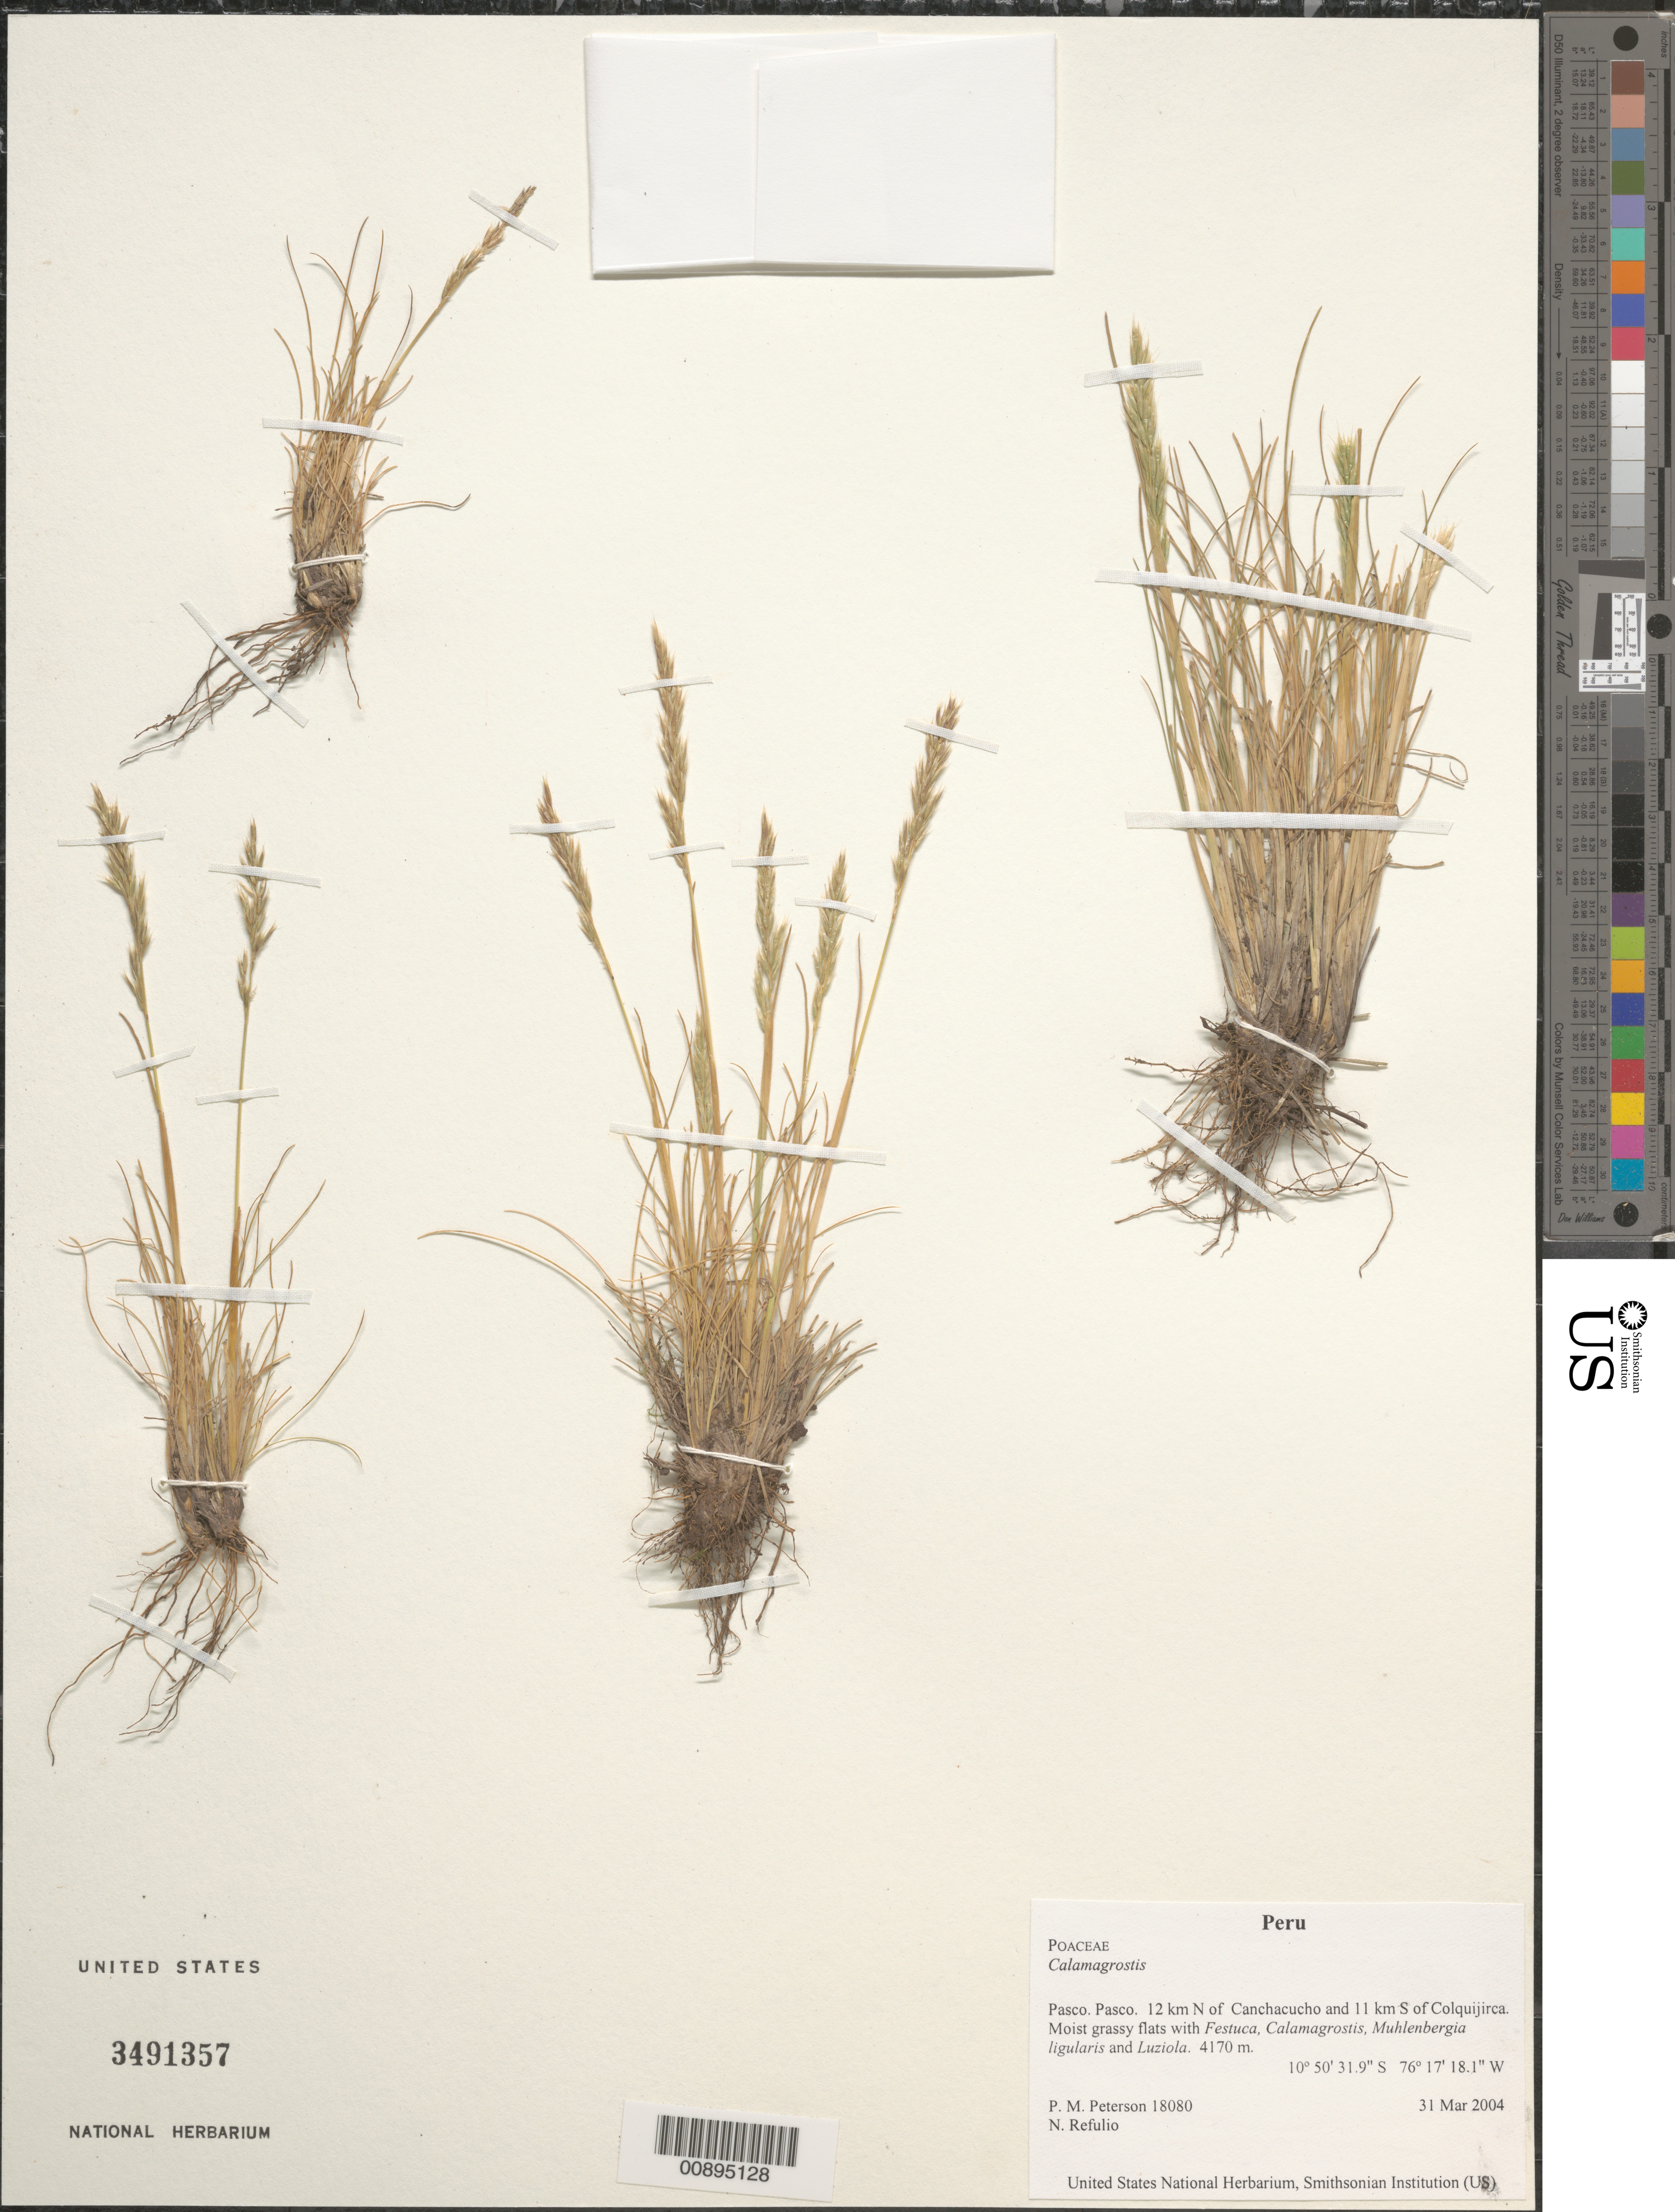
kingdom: Plantae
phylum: Tracheophyta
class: Liliopsida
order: Poales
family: Poaceae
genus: Calamagrostis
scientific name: Calamagrostis sp.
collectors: P. M. Peterson & N. Refulio-Rodríguez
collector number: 18080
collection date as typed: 31 Mar 2004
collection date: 2004-03-31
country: Peru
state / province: Pasco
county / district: Pasco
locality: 12 km N of Canchacucho and 11 km S of Colquijirca. Moist grassy flats with Festuca, Calamagrostis, Muhlenbergia ligularis and Luziola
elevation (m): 4170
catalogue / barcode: US 3491357